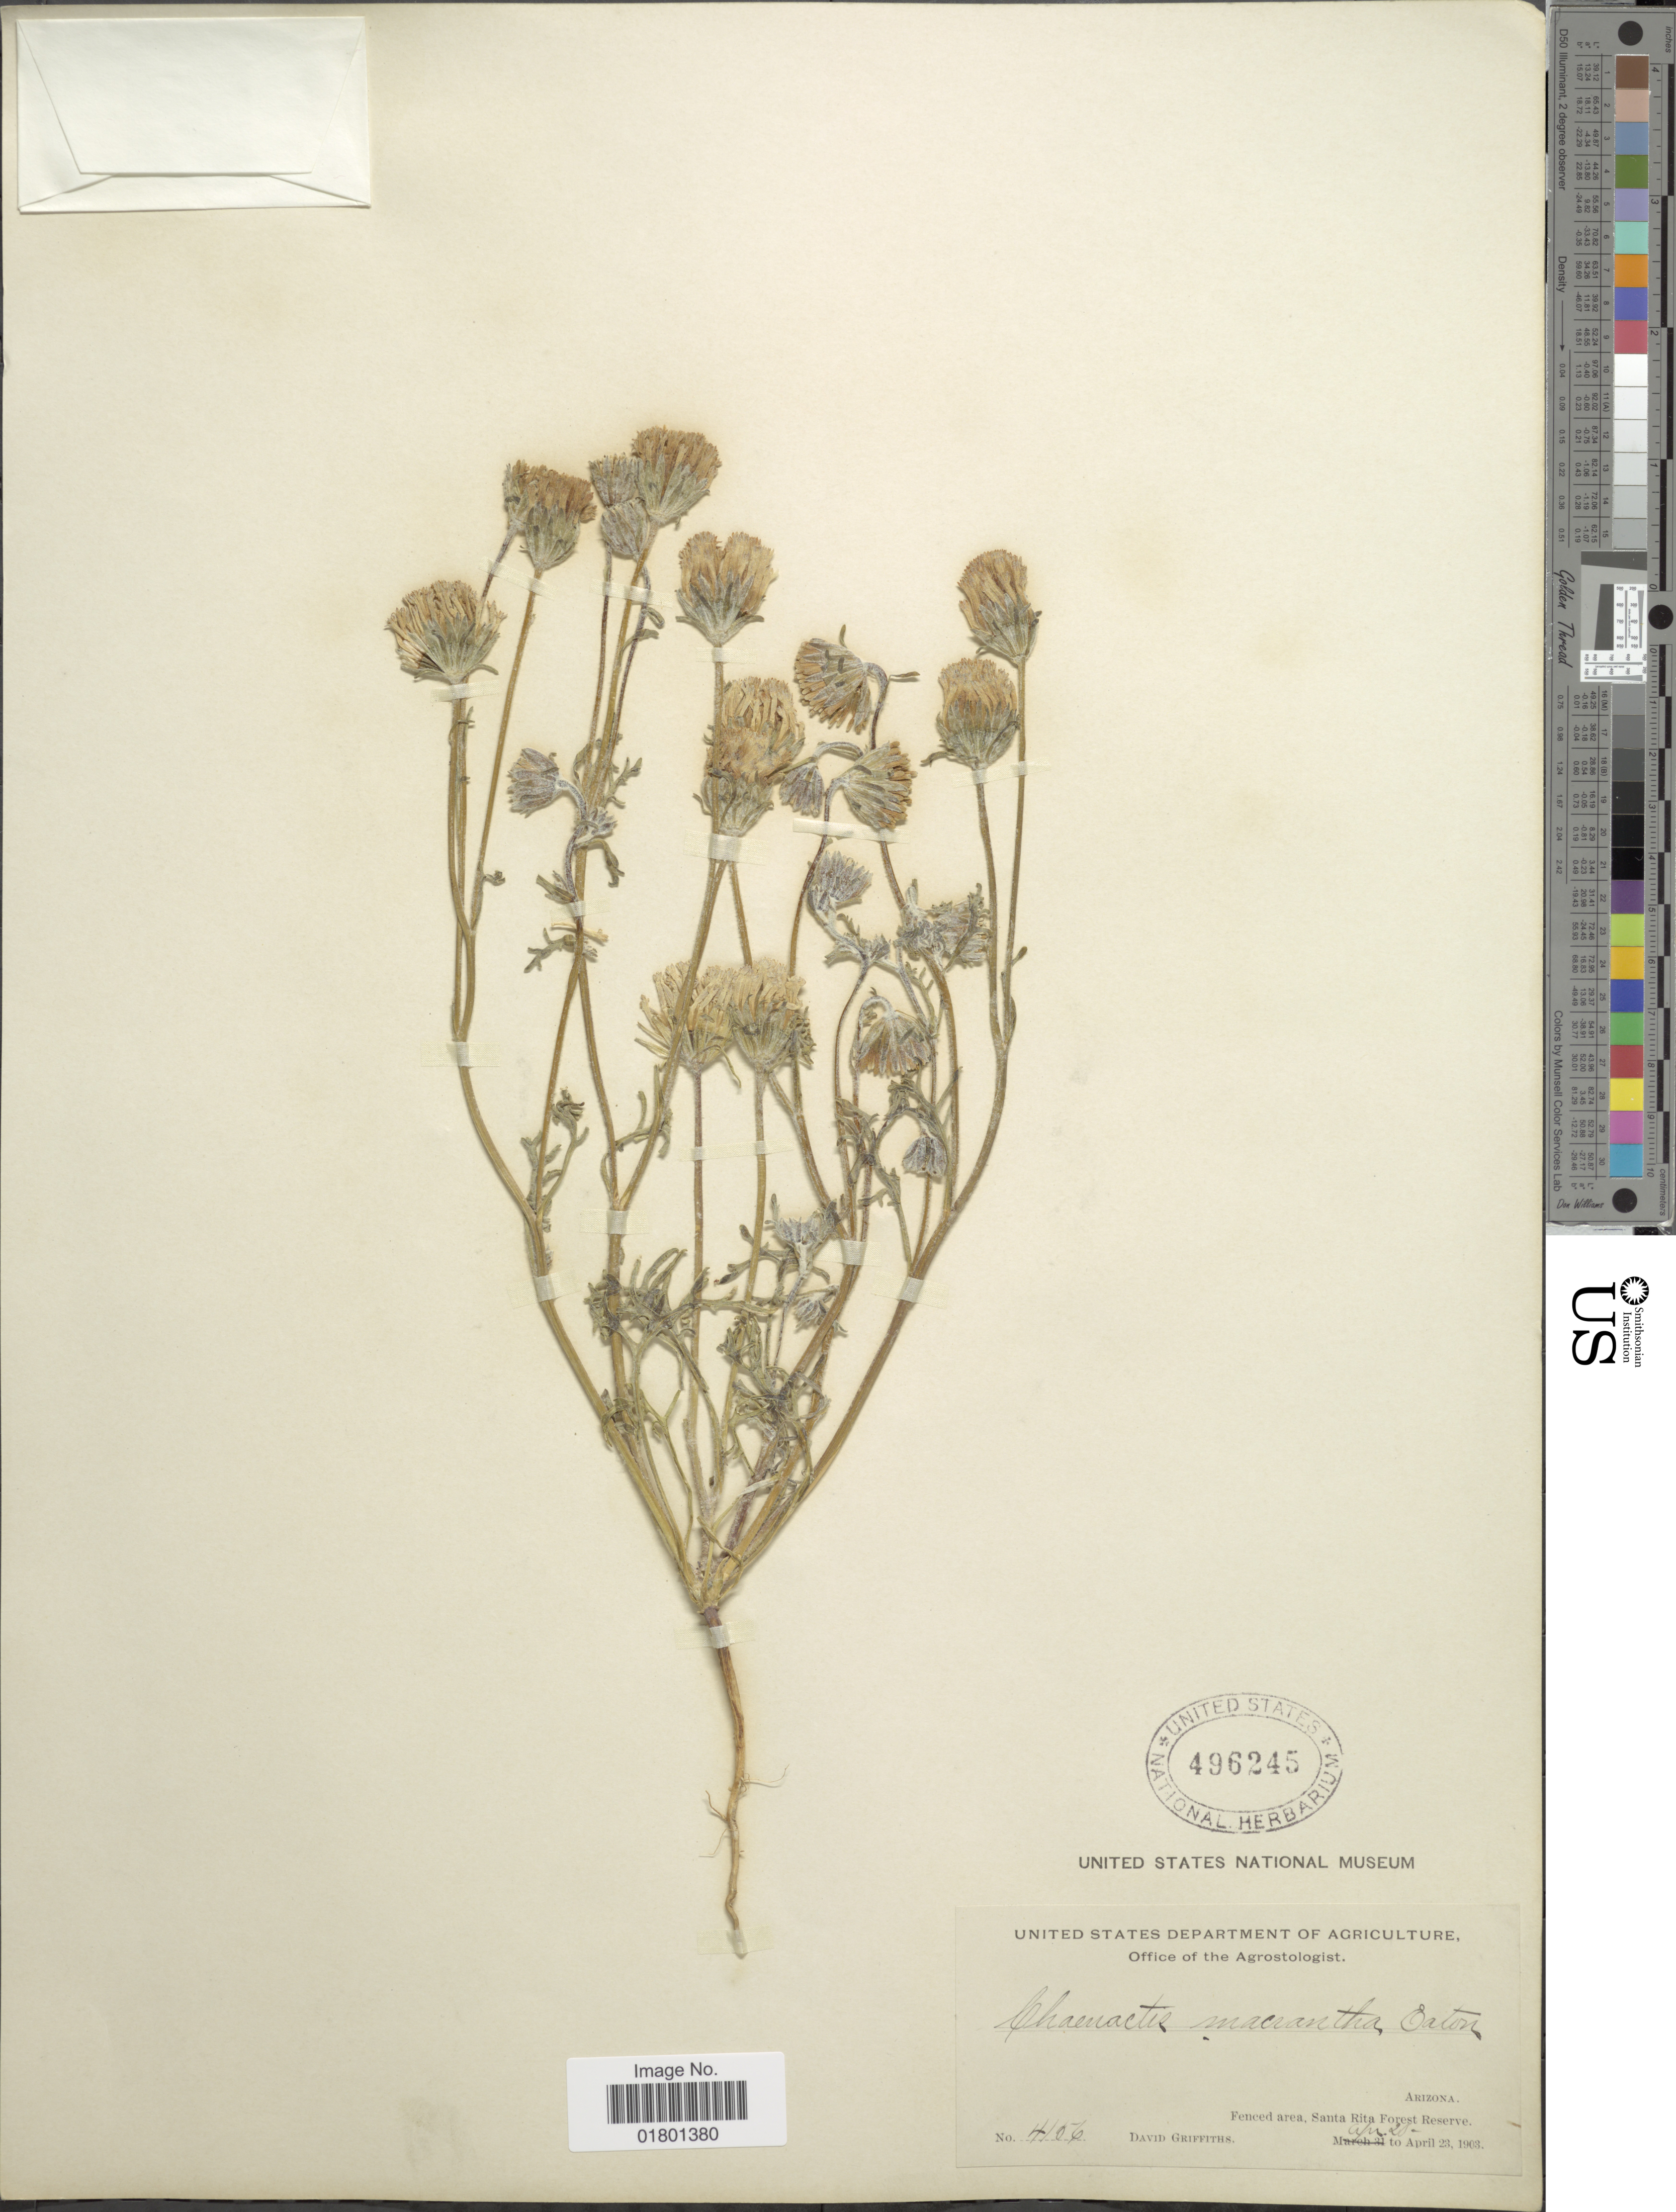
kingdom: Plantae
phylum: Tracheophyta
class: Magnoliopsida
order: Asterales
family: Asteraceae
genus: Chaenactis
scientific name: Chaenactis macrantha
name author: D.C. Eaton in C. King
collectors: D. Griffiths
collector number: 4156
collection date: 1903-04-20/1903-04-23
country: United States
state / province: Arizona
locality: Fenced area, Santa Rita Forest Reserve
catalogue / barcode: US 496245